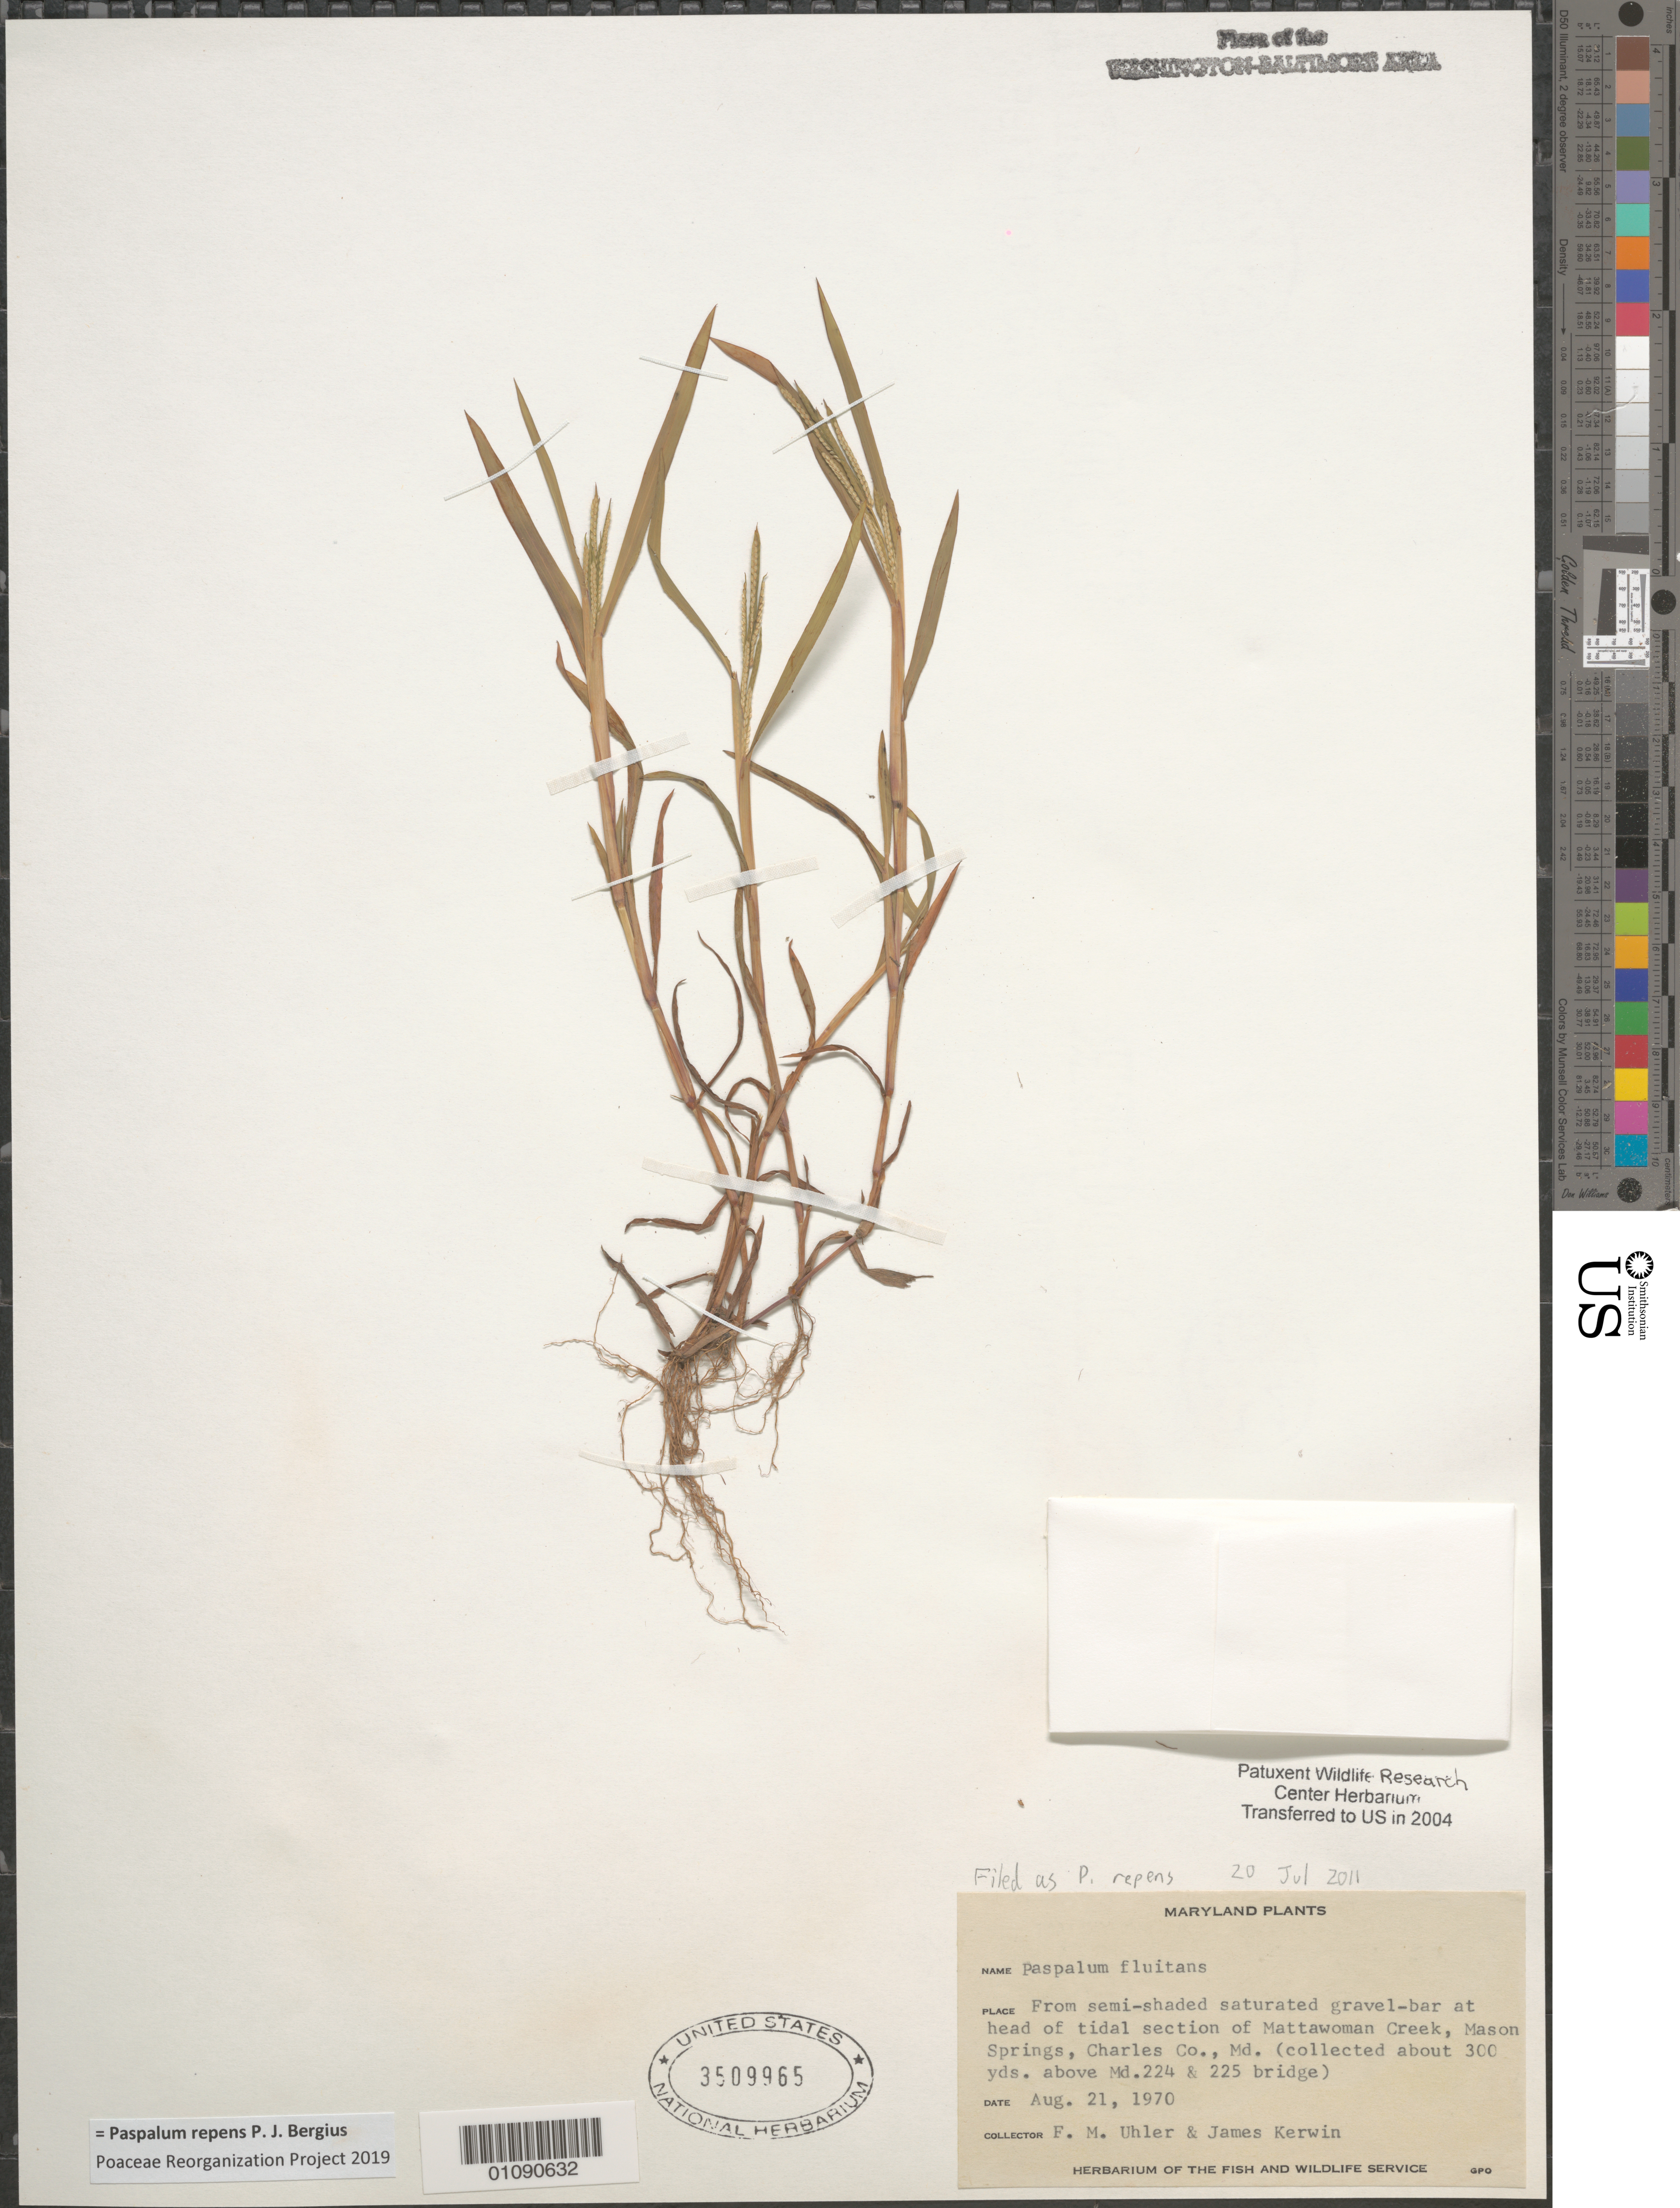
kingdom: Plantae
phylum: Tracheophyta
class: Liliopsida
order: Poales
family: Poaceae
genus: Paspalum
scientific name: Paspalum fluitans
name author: (Elliott) Kunth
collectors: F. M. Uhler & J. Kerwin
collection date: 1970-08-21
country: United States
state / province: Maryland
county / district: Charles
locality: Mattawoman Creek, Mason Springs. (Collection about 300 yds. above Md. 224 and 225 bridge).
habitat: From semi-shaded saturated gravel-bar at head of tidal section.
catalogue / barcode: US 3509965